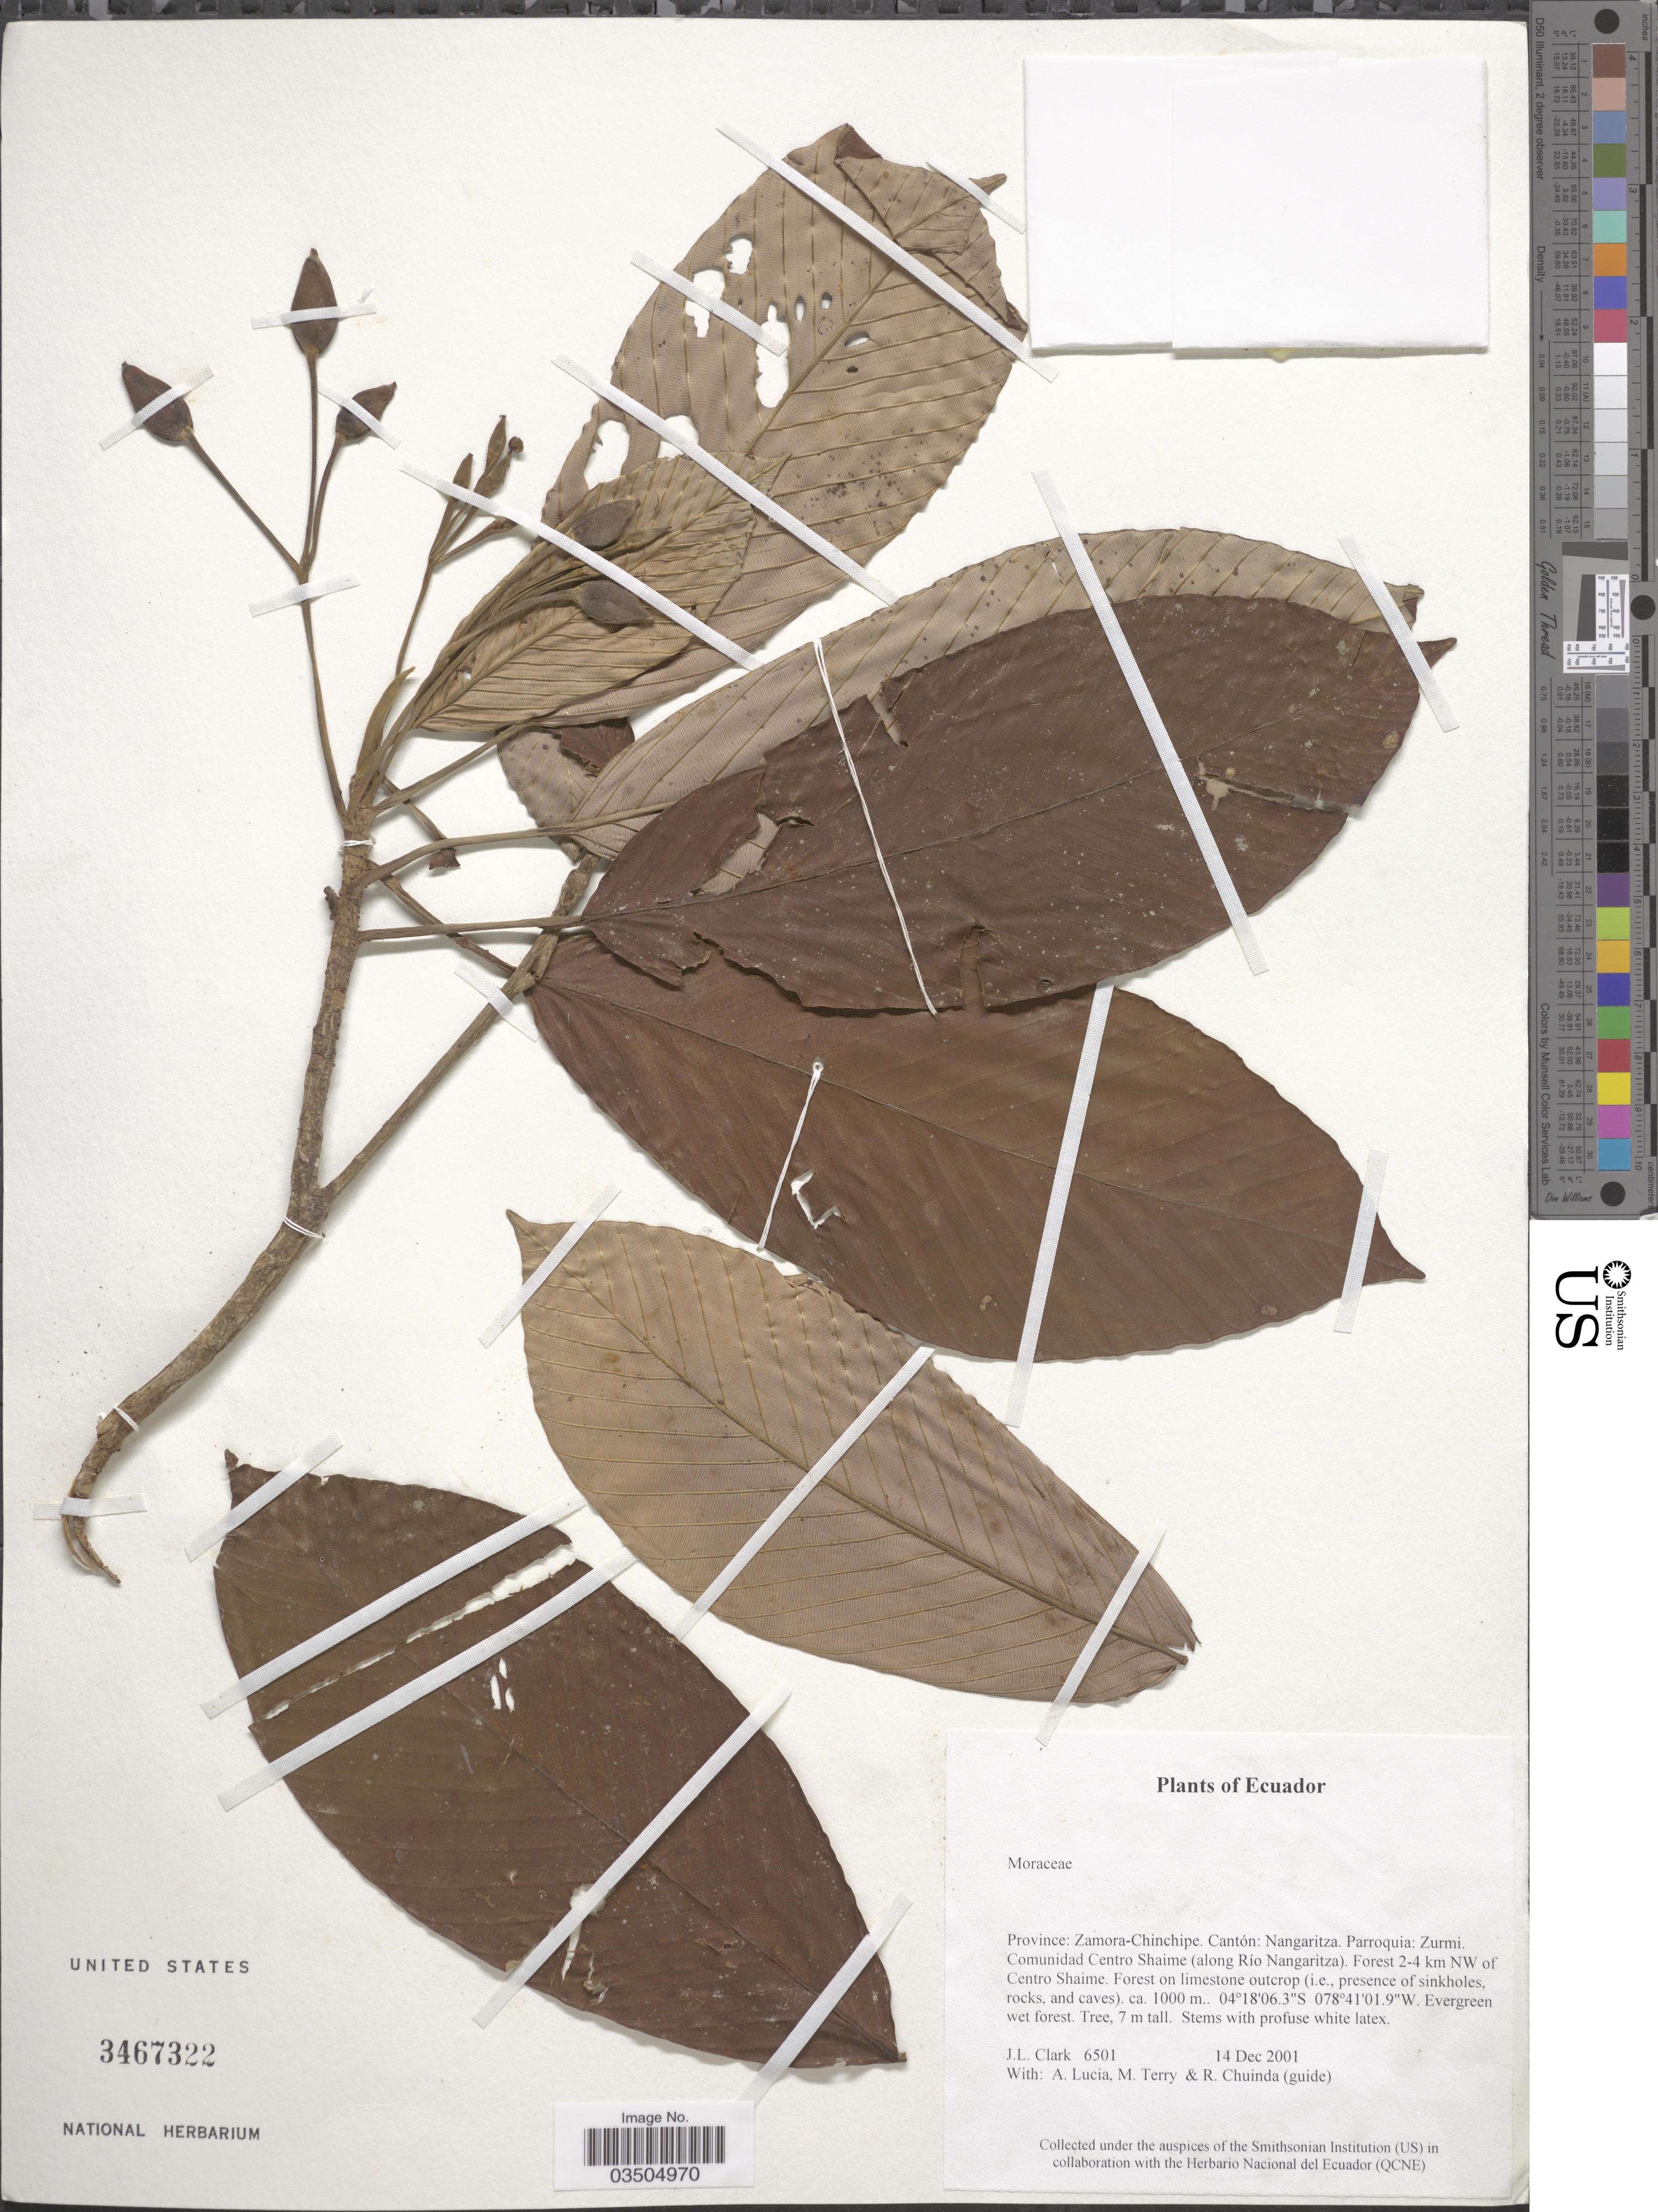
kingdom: Plantae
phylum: Tracheophyta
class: Magnoliopsida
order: Proteales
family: Proteaceae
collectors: J. L. Clark, A. Lucia, M. Terry & R. Chuinda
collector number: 6501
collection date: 2001-12-14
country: Ecuador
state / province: Zamora-Chinchipe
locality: Cantón: Nangaritza. Parroquia: Zurmi. Comunidad Centro Shaime (along Río Nangaritza). Forest 2-4 km NW of Centro Shaime.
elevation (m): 1000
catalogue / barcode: US 3467322